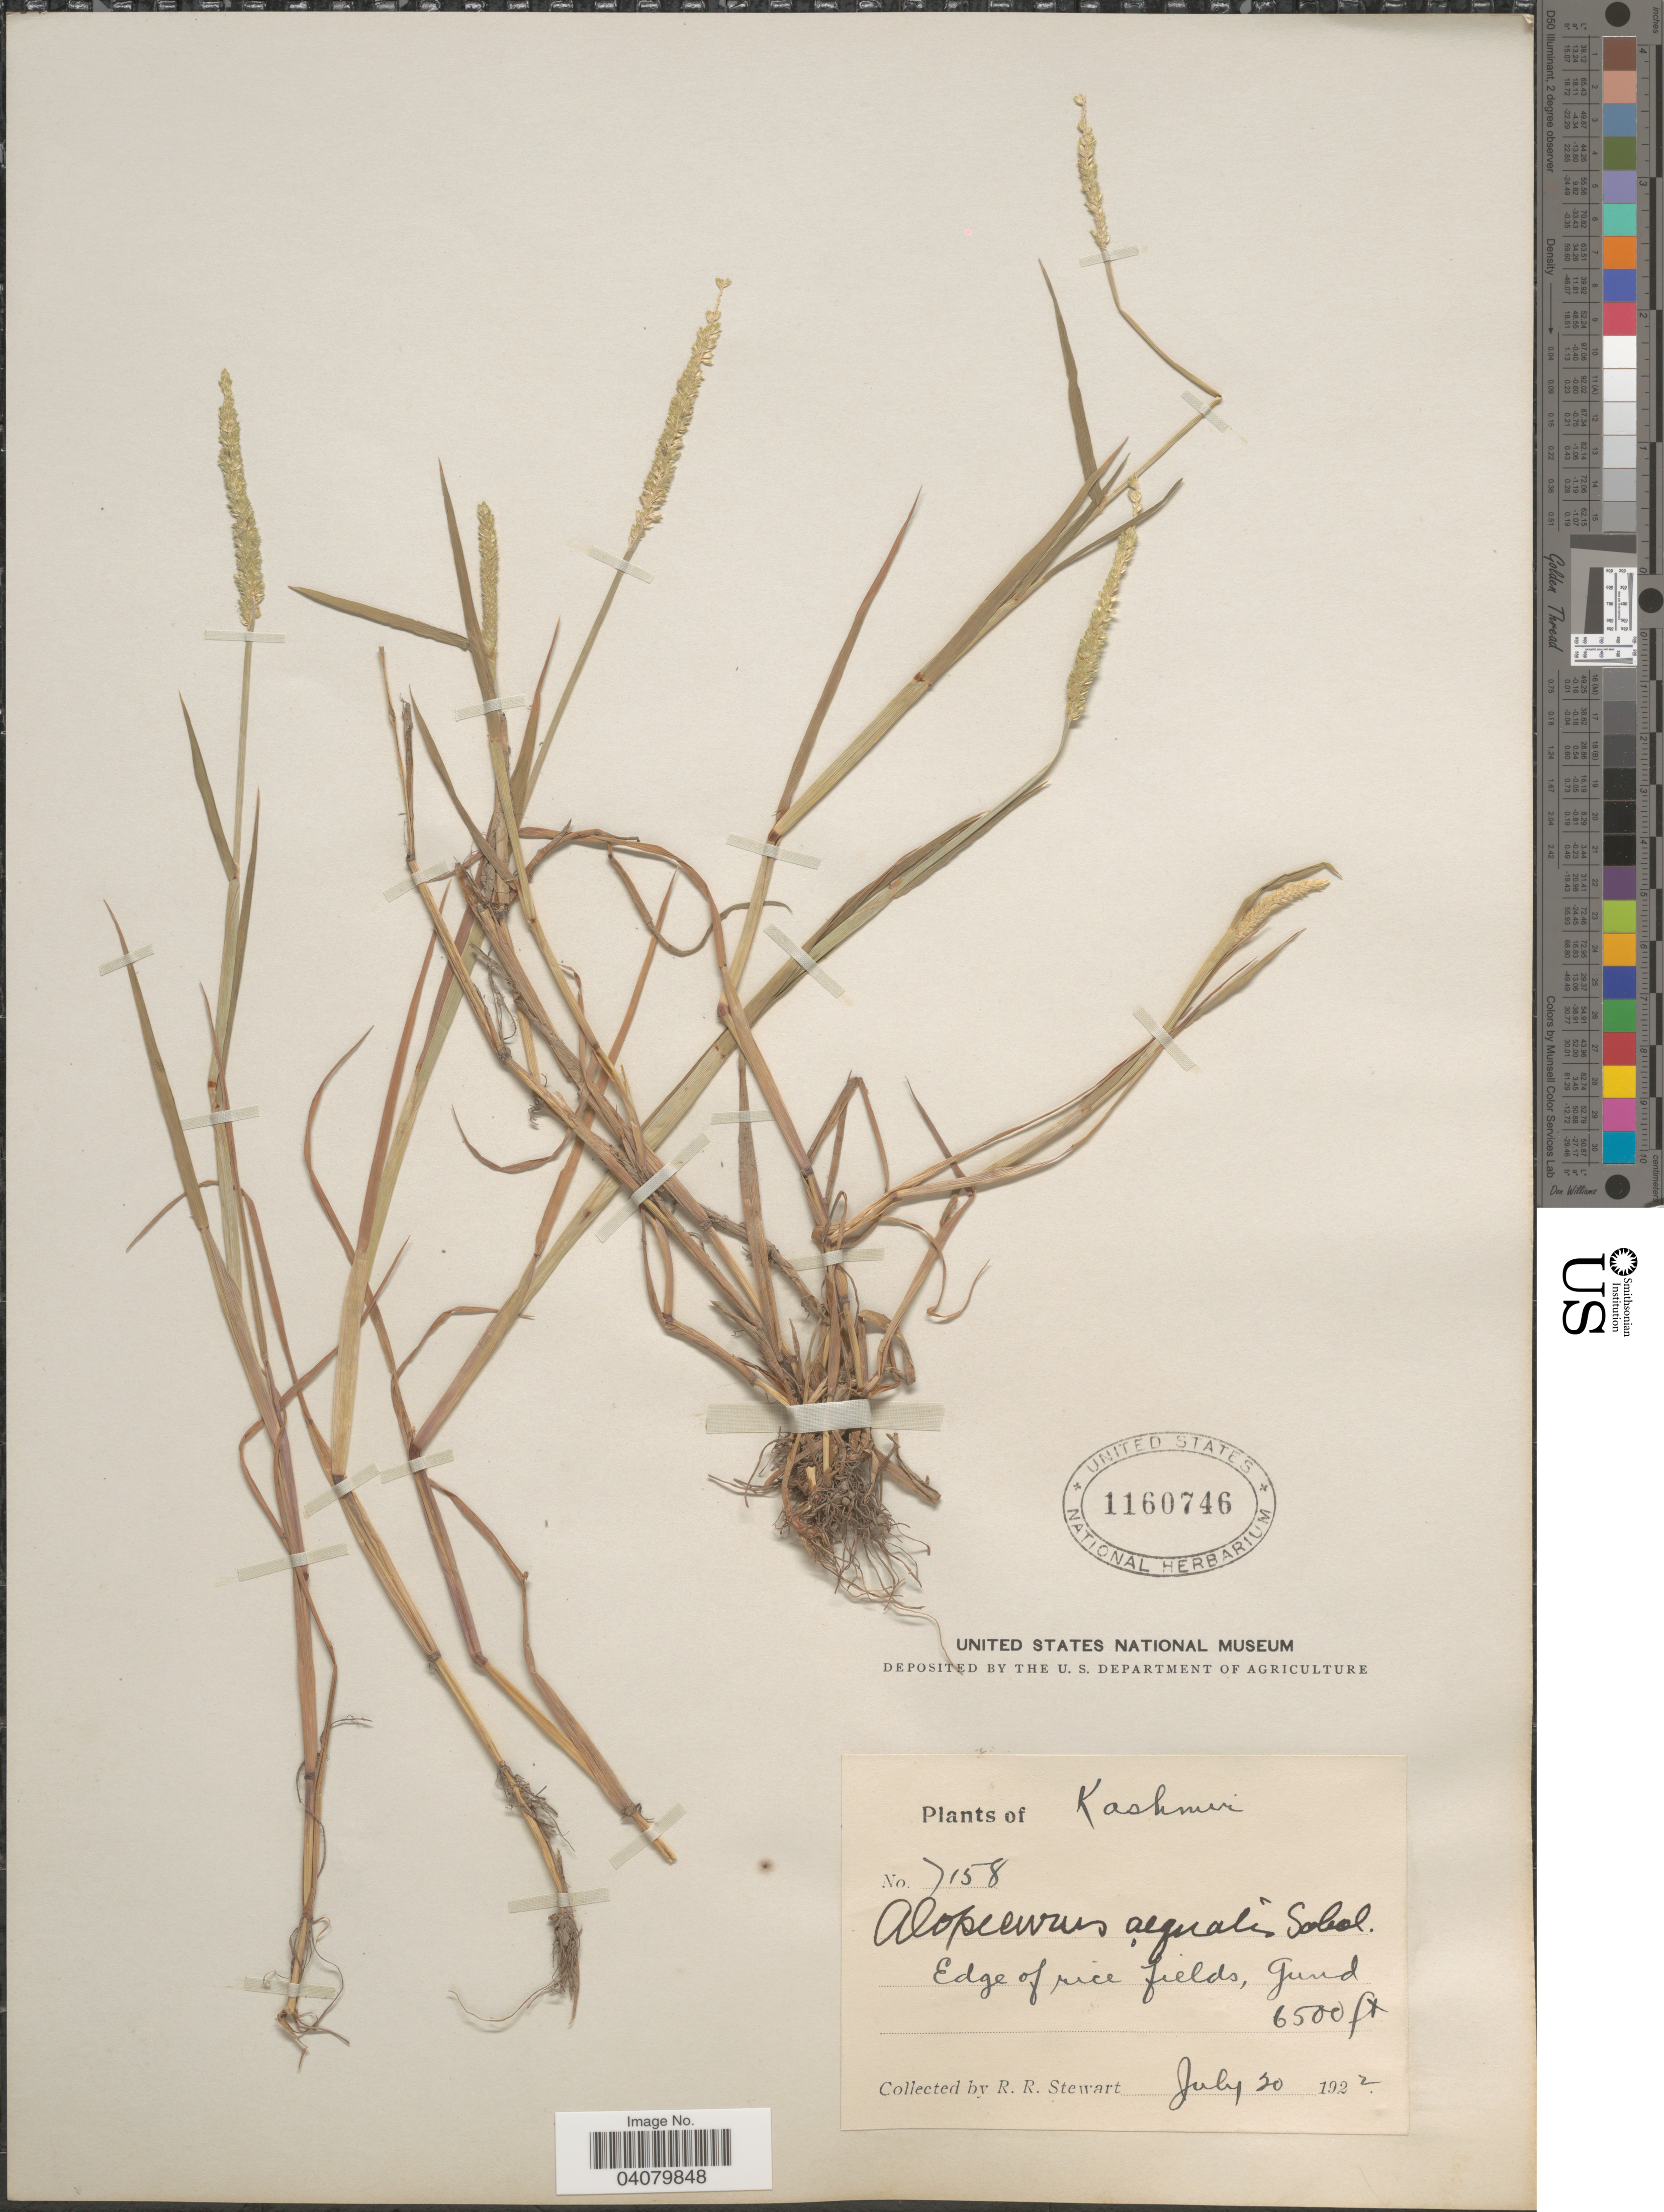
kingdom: Plantae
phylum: Tracheophyta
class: Liliopsida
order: Poales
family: Poaceae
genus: Alopecurus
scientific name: Alopecurus aequalis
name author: Sobol.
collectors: R. Stewart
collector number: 7158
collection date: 1922-07-20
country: India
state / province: Jammu and Kashmir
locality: Kashmir. Edge of rice fields, Gund.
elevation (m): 1981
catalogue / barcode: US 1160746